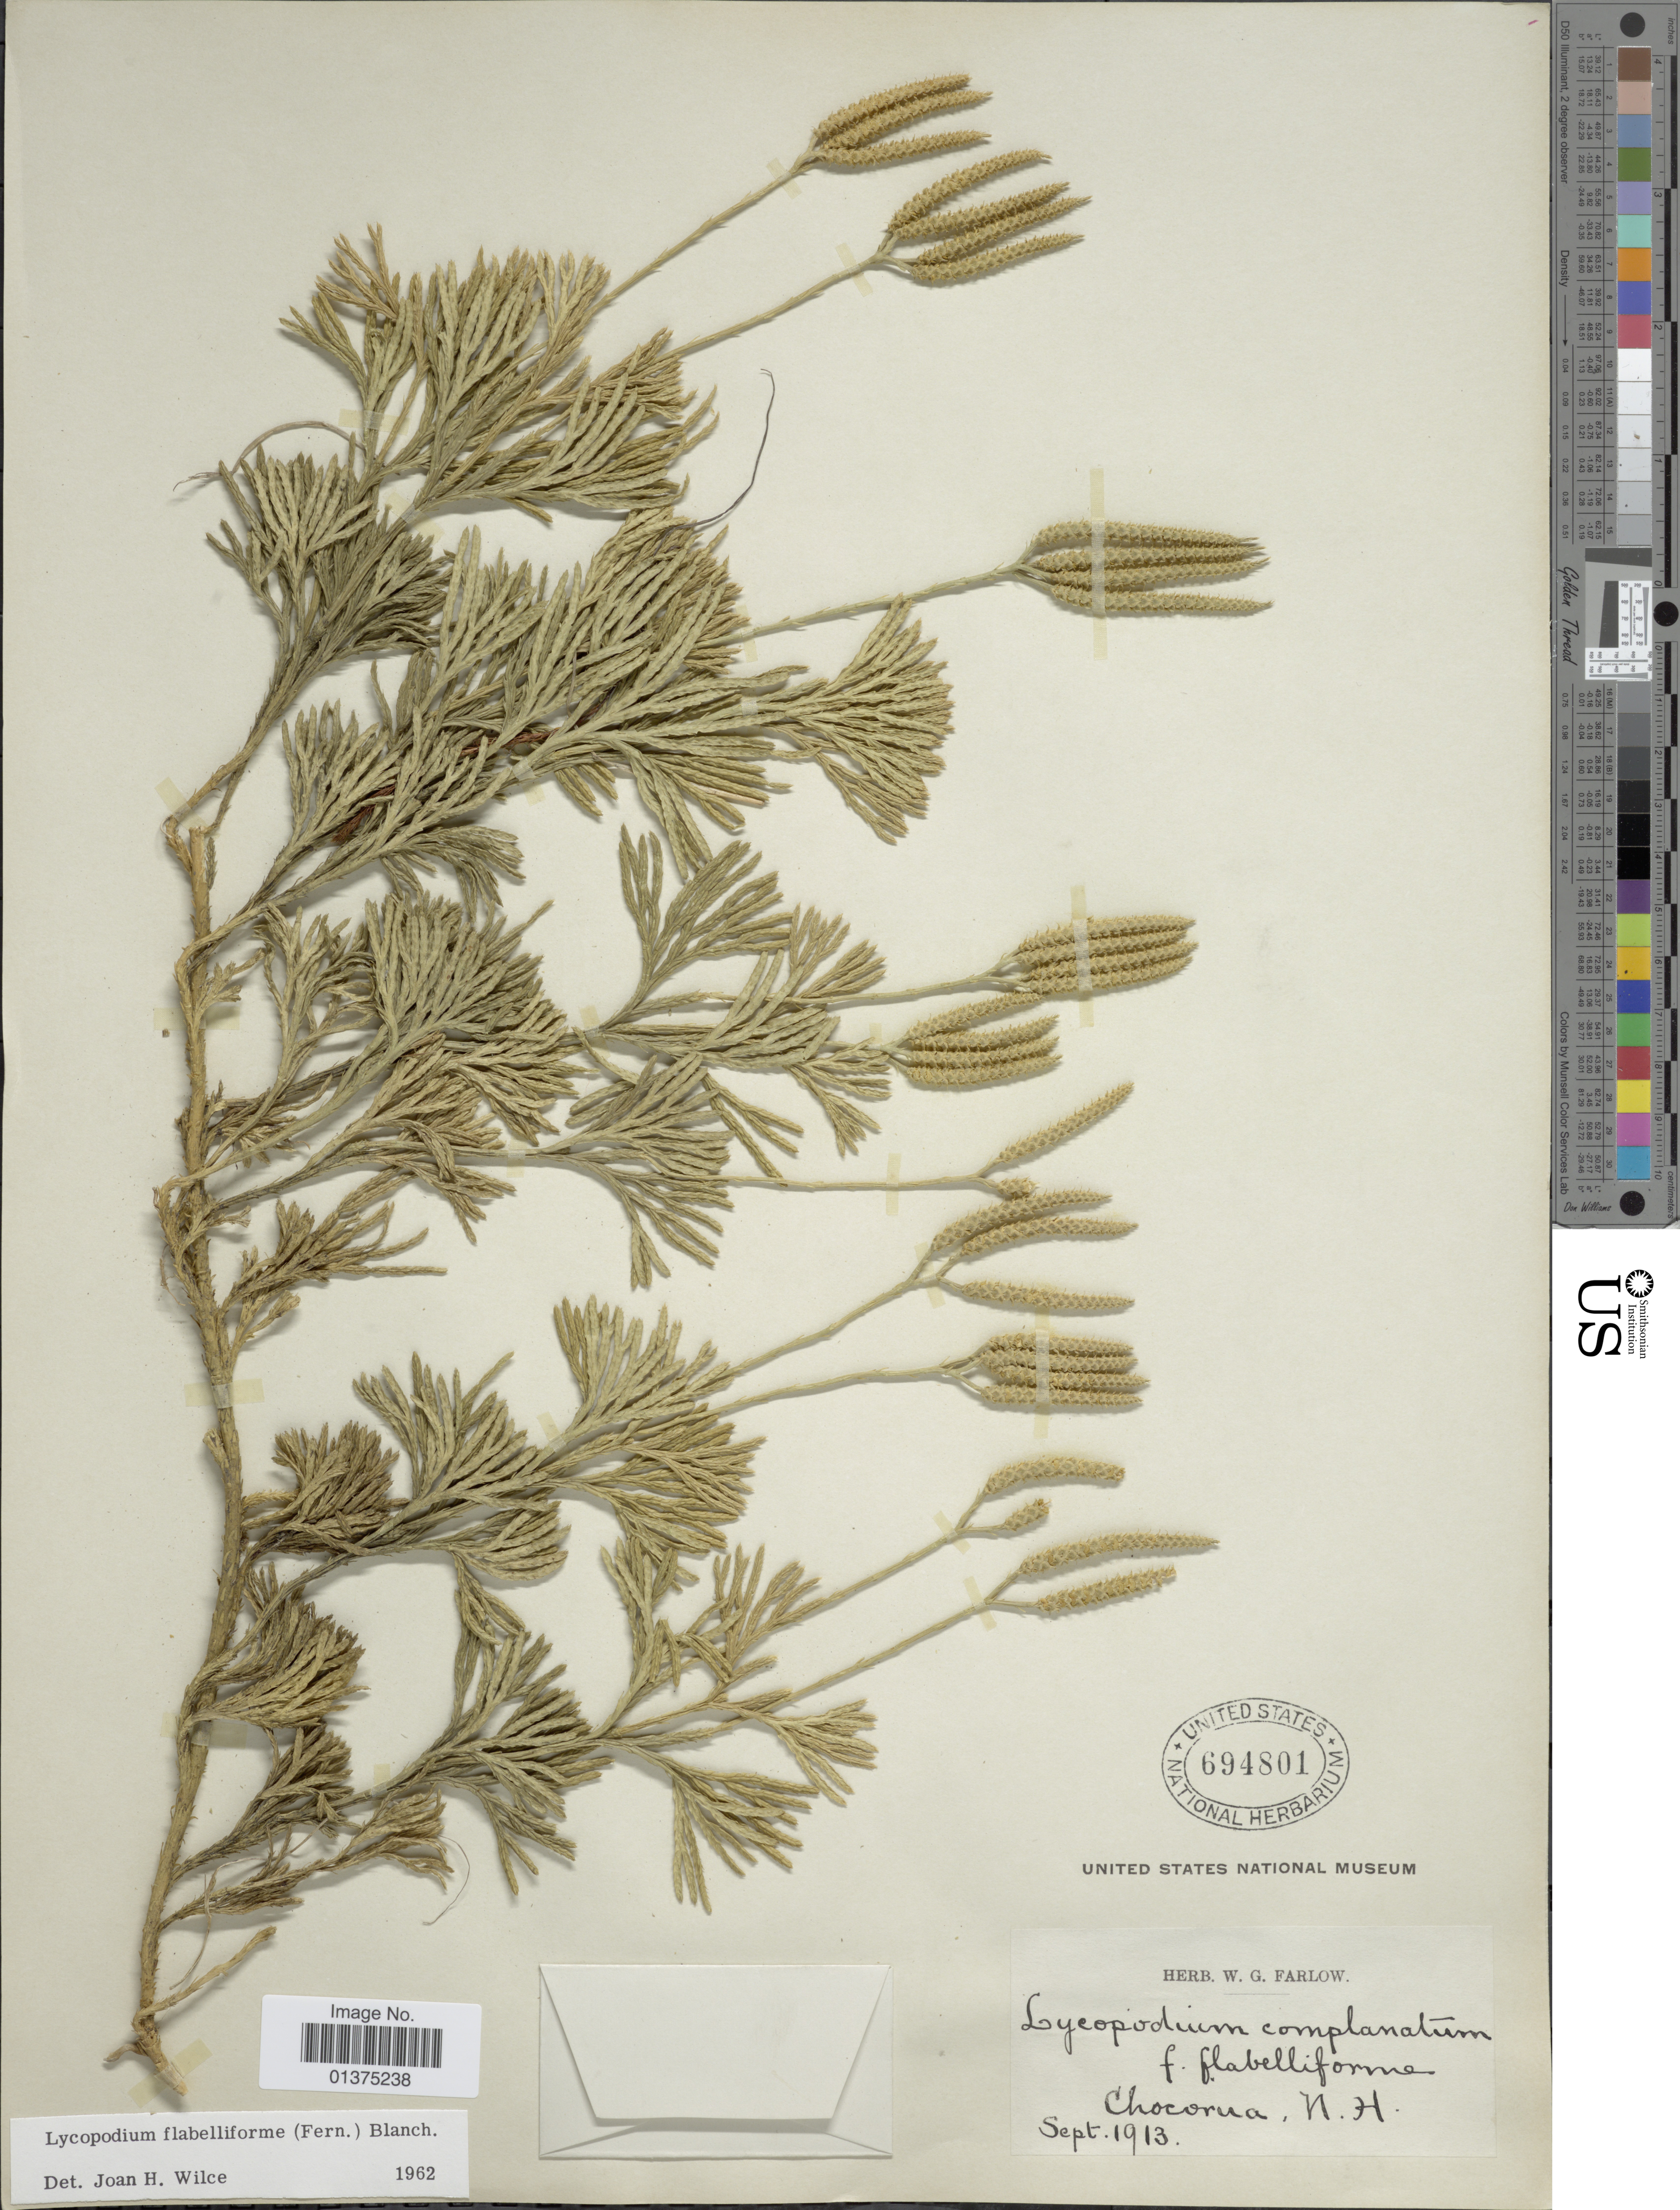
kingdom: Plantae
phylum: Tracheophyta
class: Lycopodiopsida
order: Lycopodiales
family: Lycopodiaceae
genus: Diphasiastrum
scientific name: Diphasiastrum digitatum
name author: (Dill. ex A. Braun) Holub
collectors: W. G. Farlow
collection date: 1913-09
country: United States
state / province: New Hampshire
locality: Chocorua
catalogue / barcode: US 694801